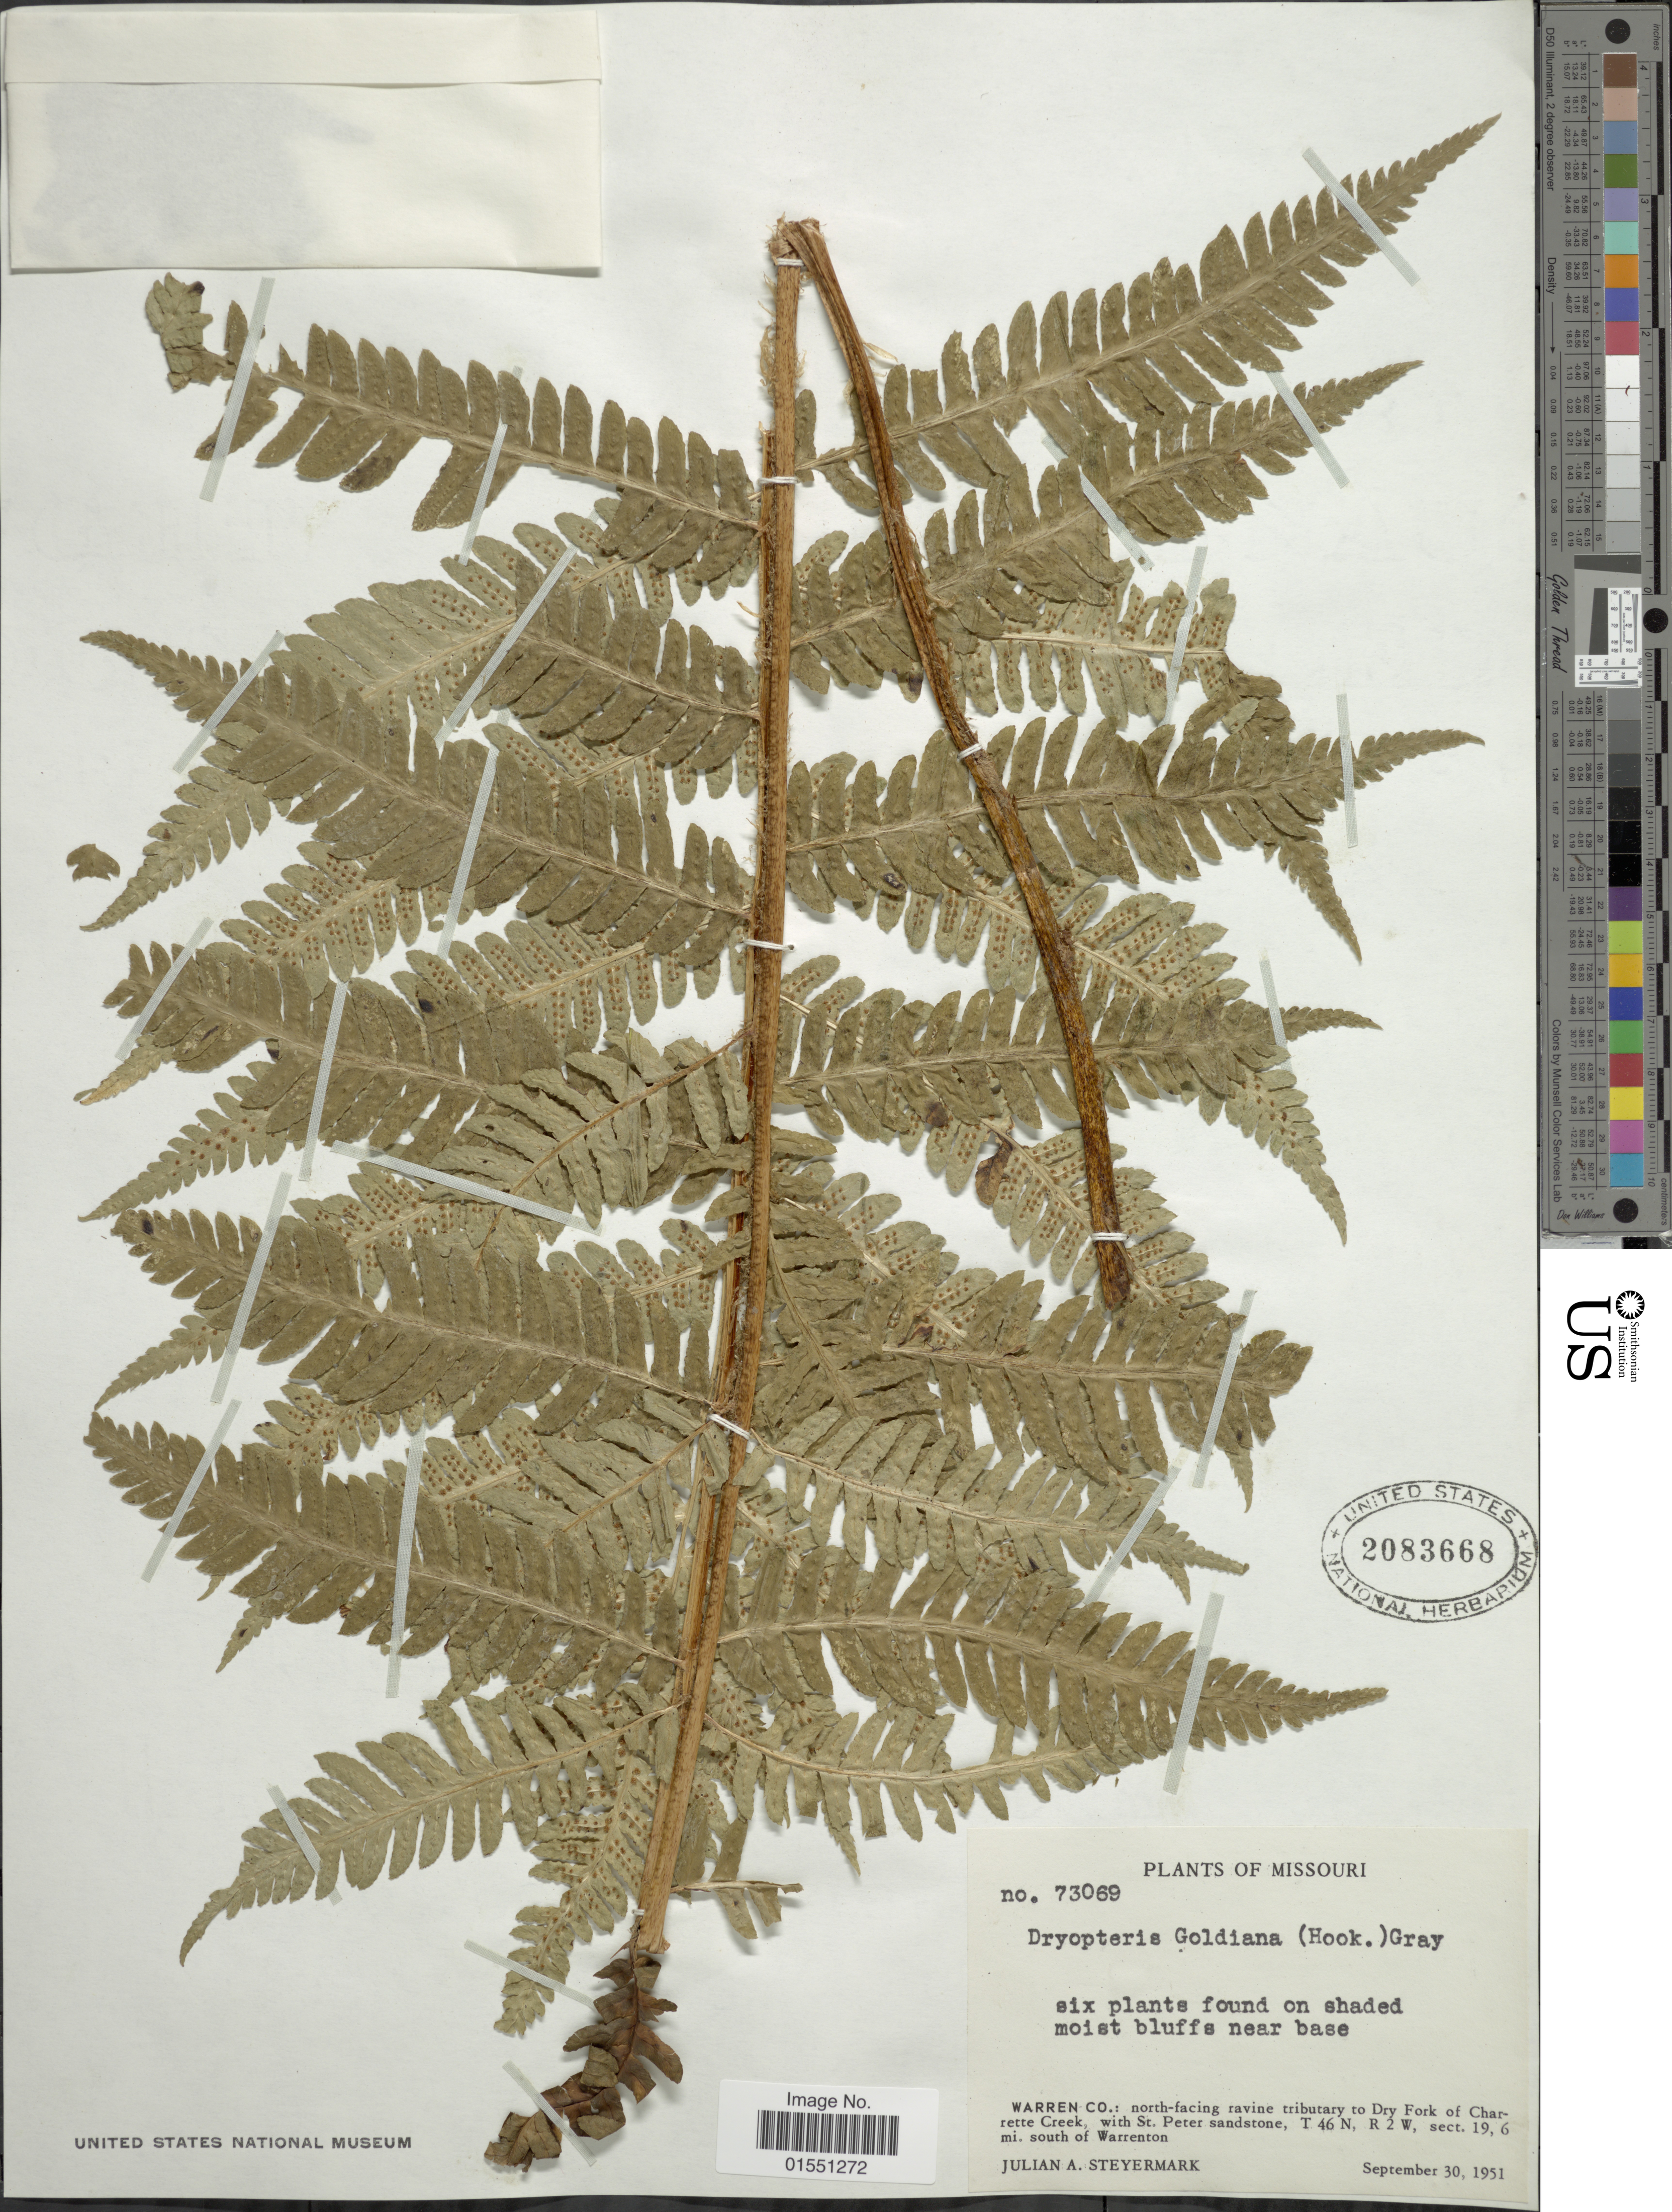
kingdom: Plantae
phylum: Tracheophyta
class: Polypodiopsida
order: Polypodiales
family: Dryopteridaceae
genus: Dryopteris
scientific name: Dryopteris goldiana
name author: (Hook. ex Goldie) A. Gray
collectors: J. Steyermark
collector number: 73069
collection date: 1951-09-30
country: United States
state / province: Missouri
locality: Warren Co.: north-facing ravine tributary to Dry Fork of Charrette Creek, with St. Peter sandstone, T 46 N, R 2 W, sect 19, 6 mi. south of Warrenton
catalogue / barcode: US 2083668